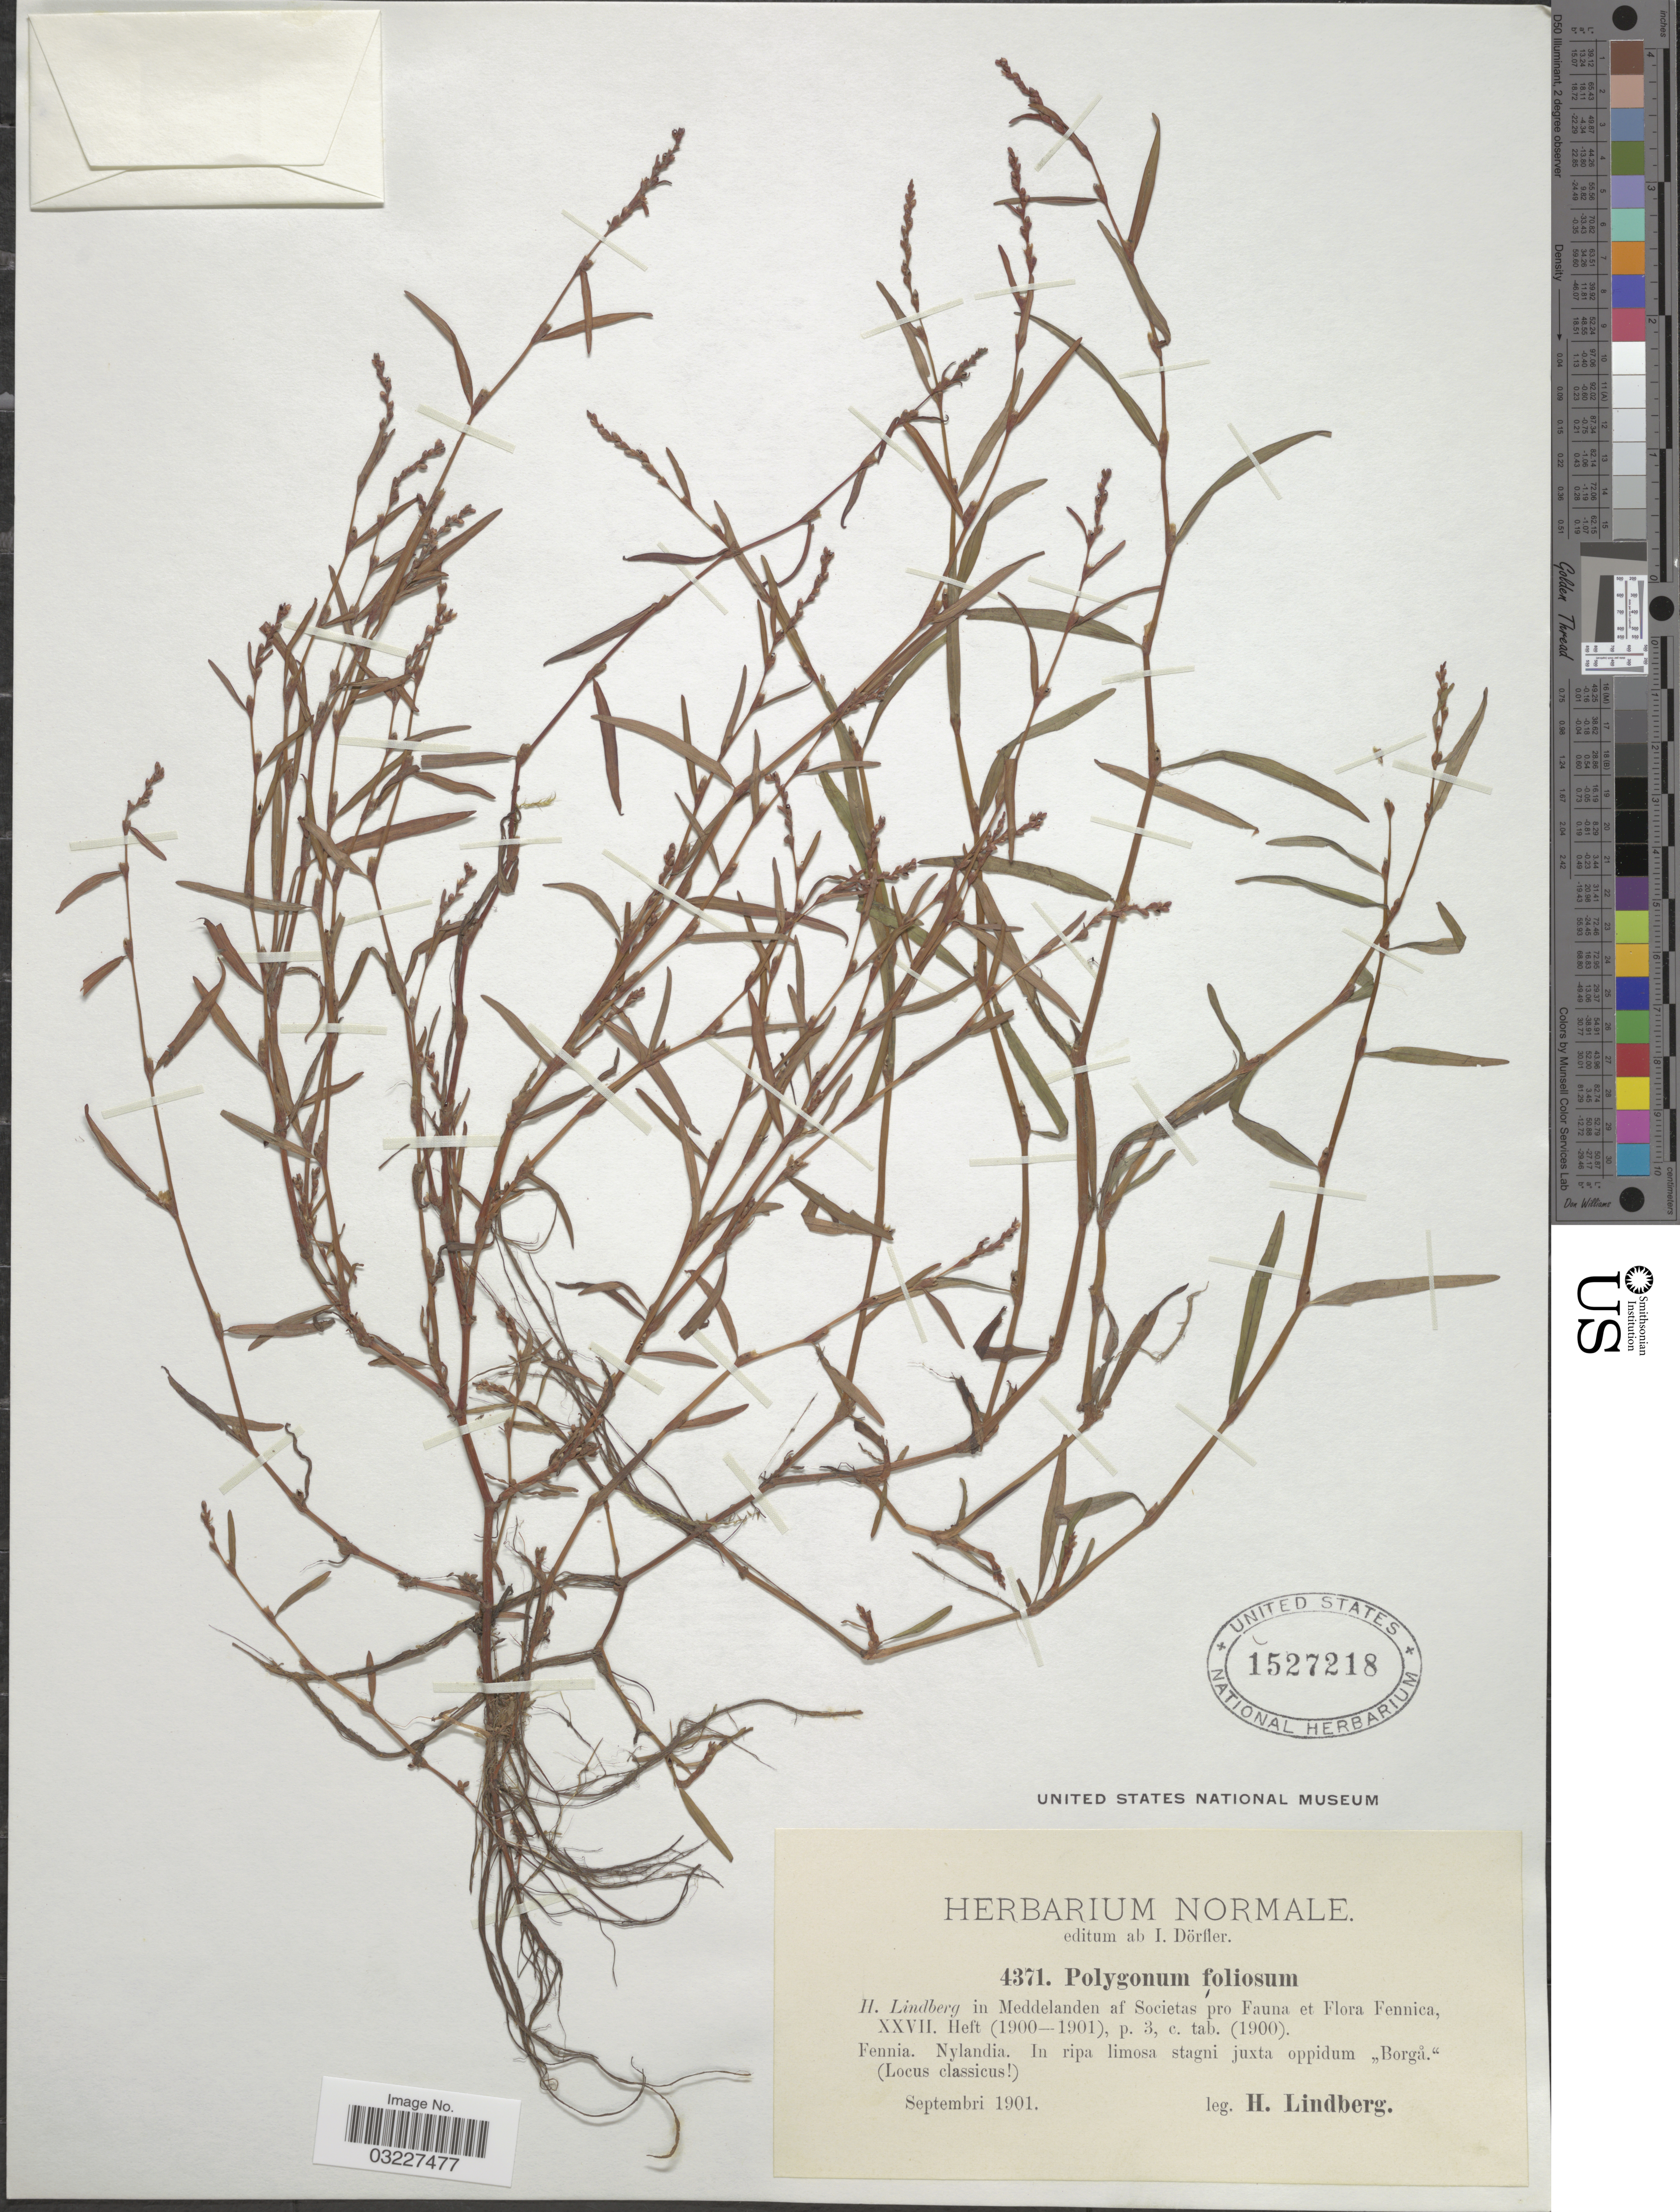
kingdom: Plantae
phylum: Tracheophyta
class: Magnoliopsida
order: Caryophyllales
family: Polygonaceae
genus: Polygonum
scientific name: Polygonum foliosum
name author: H. Lindb.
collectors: H. Lindberg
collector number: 4371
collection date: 1901-09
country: Finland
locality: Fennia. Nylandia. In ripa limosa stagni juxta oppidum "Borgå".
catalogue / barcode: US 1527218